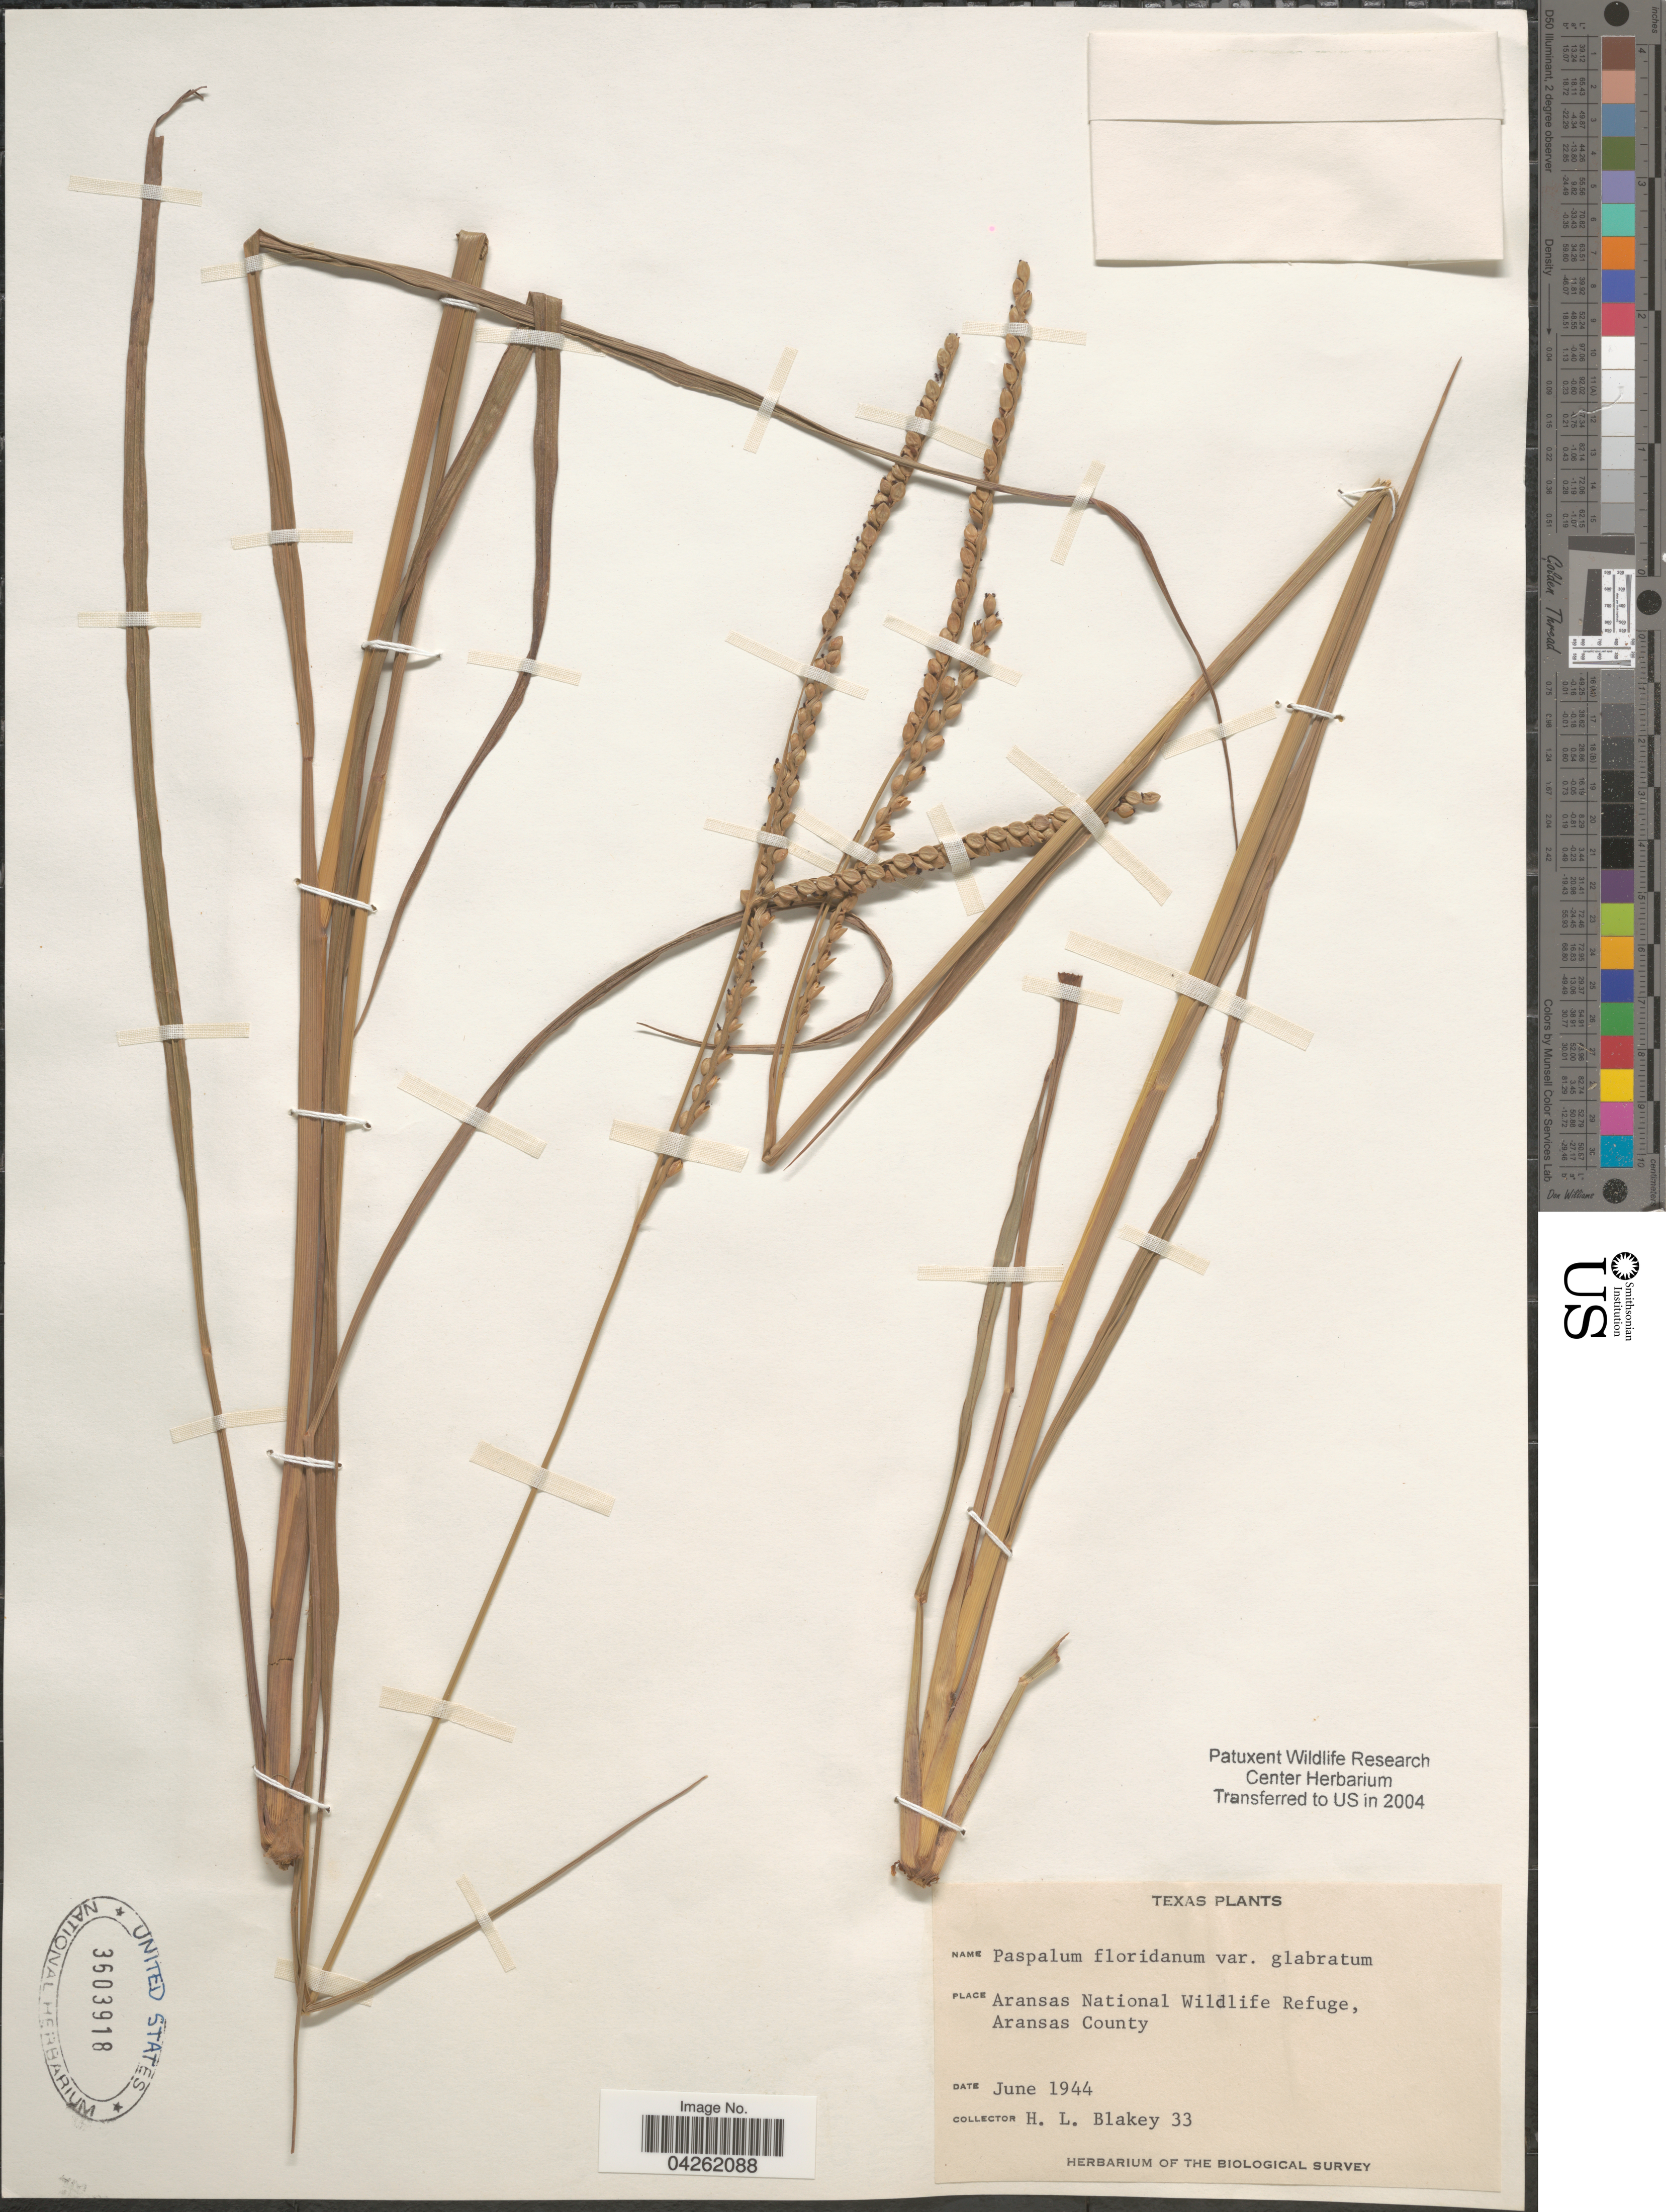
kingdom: Plantae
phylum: Tracheophyta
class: Liliopsida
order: Poales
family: Poaceae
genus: Paspalum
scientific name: Paspalum floridanum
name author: Michx.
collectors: H. Blakey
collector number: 33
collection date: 1944-06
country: United States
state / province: Texas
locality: Aransas National Wildlife Refuge, Aransas County. The Biological Survey.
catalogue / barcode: US 3603918